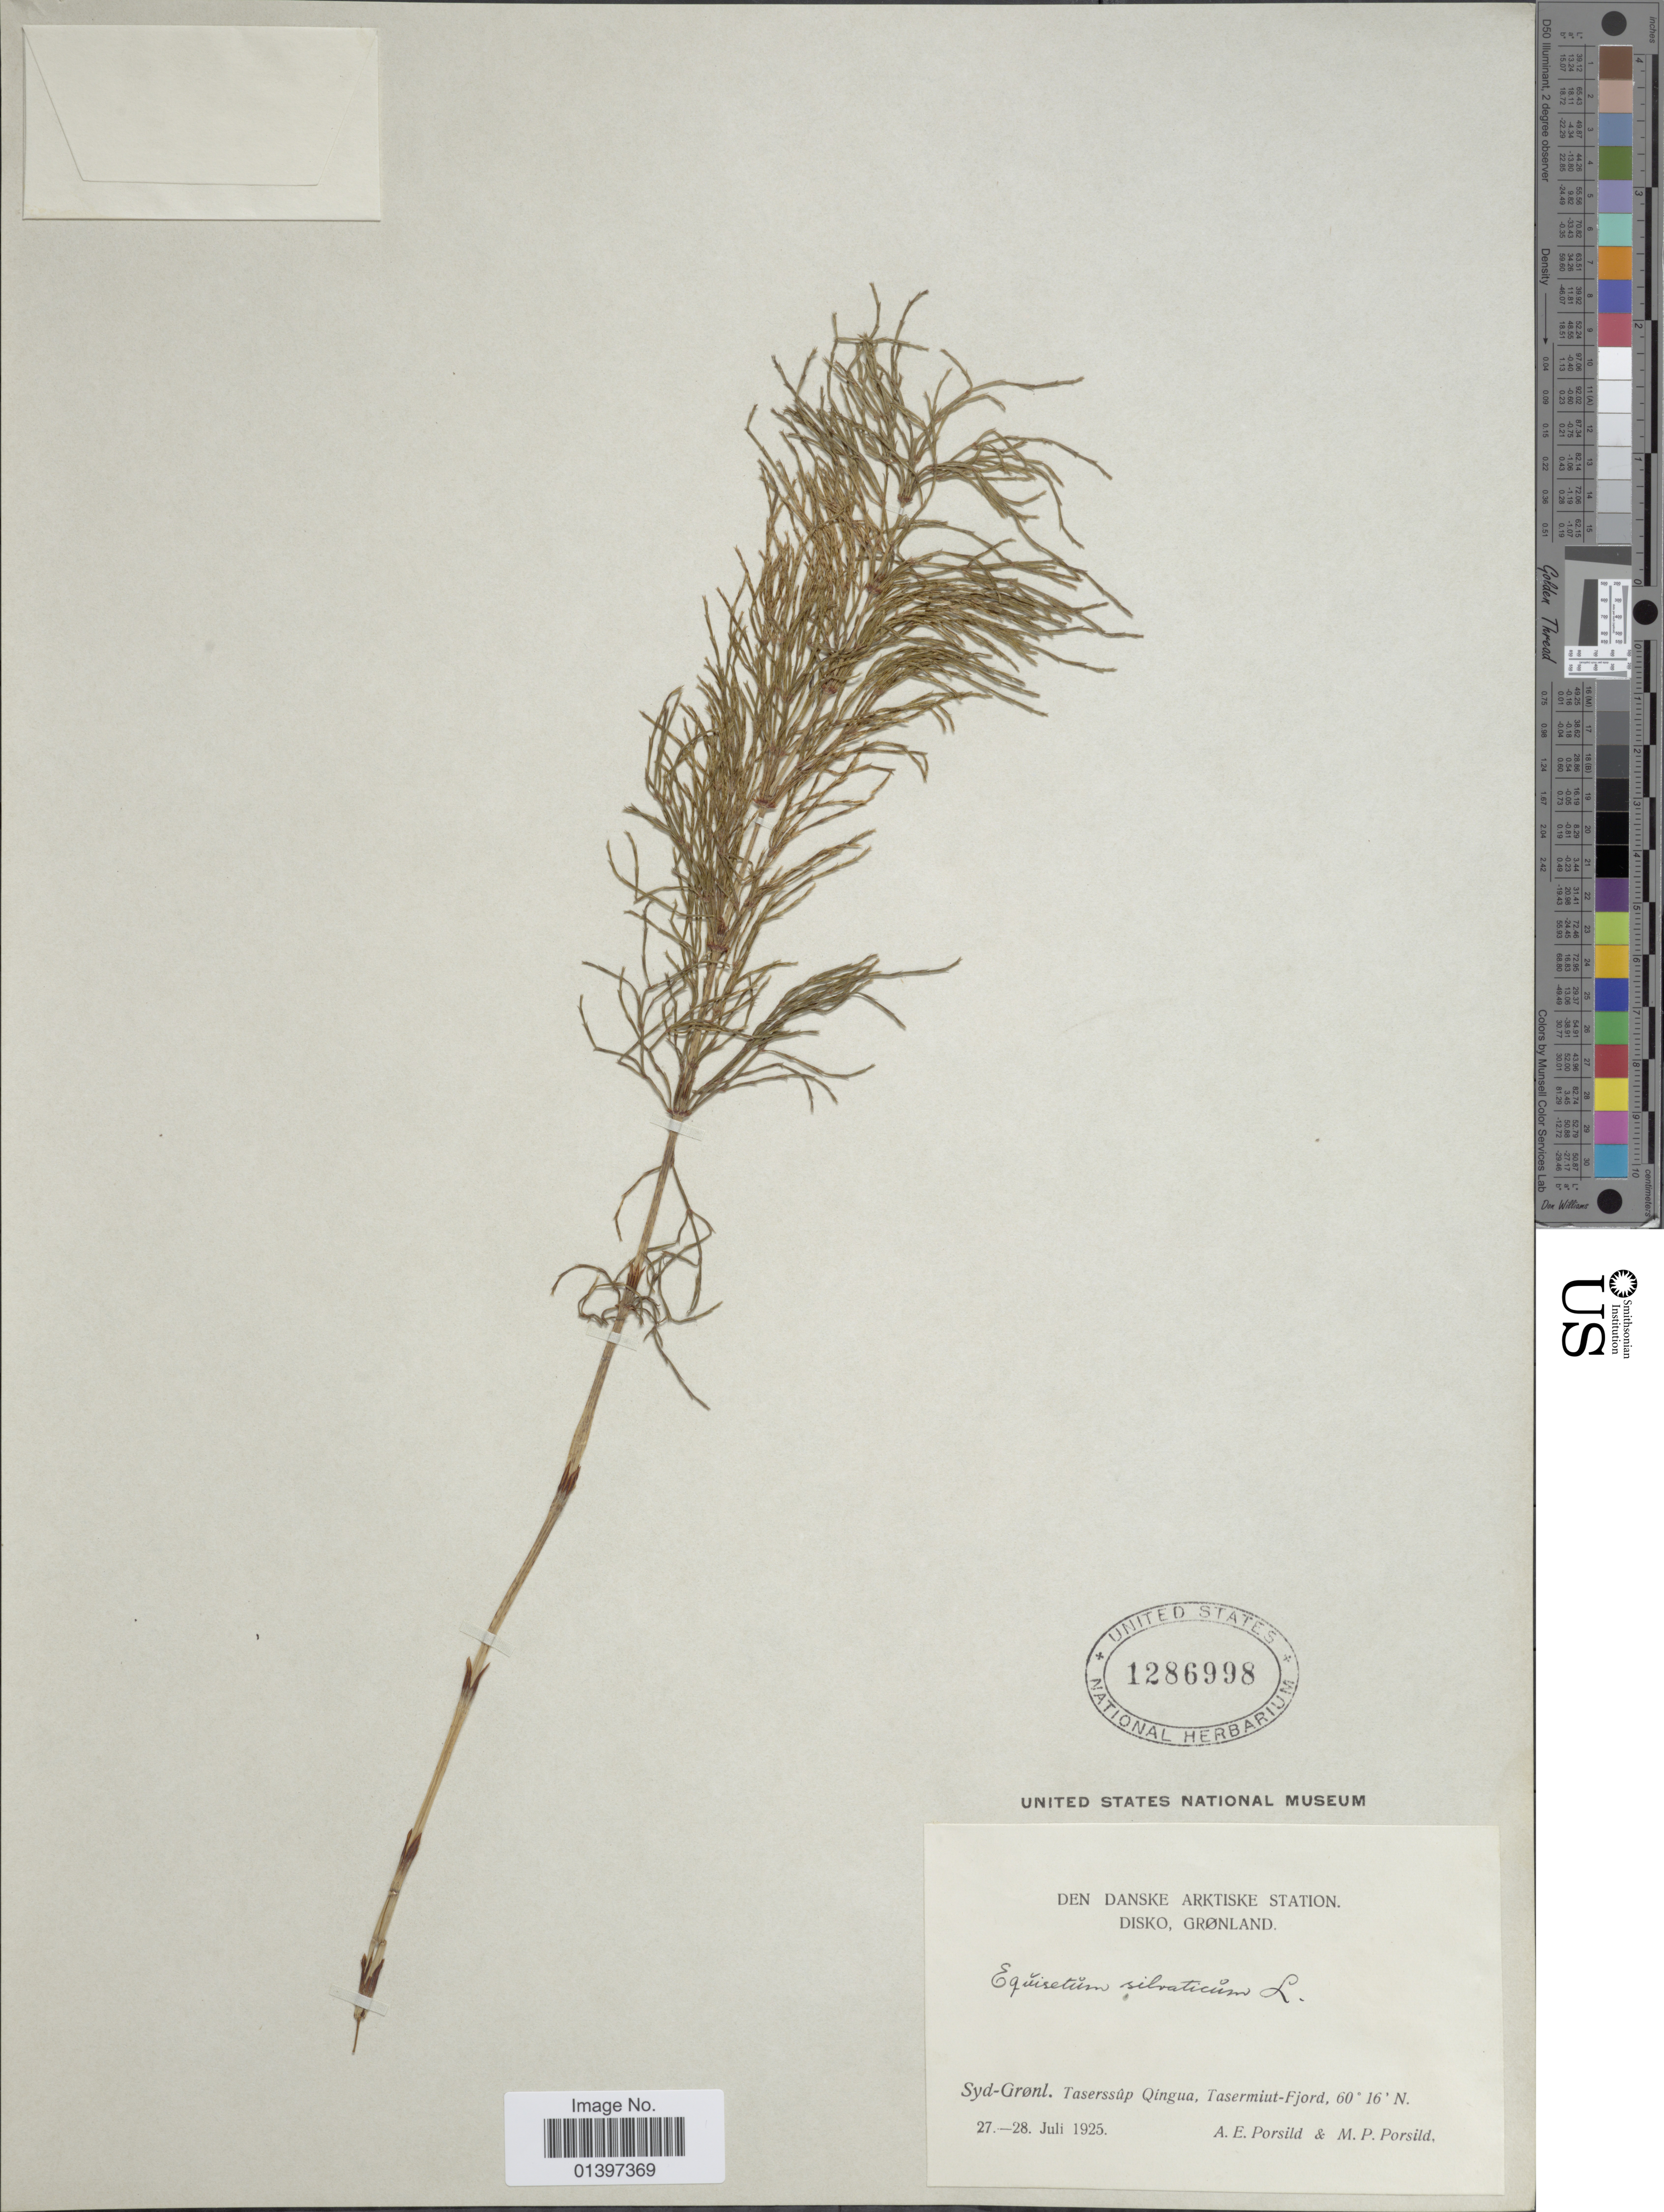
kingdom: Plantae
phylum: Tracheophyta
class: Polypodiopsida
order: Equisetales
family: Equisetaceae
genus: Equisetum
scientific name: Equisetum sylvaticum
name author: L.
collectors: A. E. Porsild & M. P. Porsild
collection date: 1925-07-27/1925-07-28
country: Greenland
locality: Den Danske Arktiske station, Disko Grønland, Syd-Grønl. Taserssup Qingua, Tasermiut-Fjord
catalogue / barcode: US 1286998